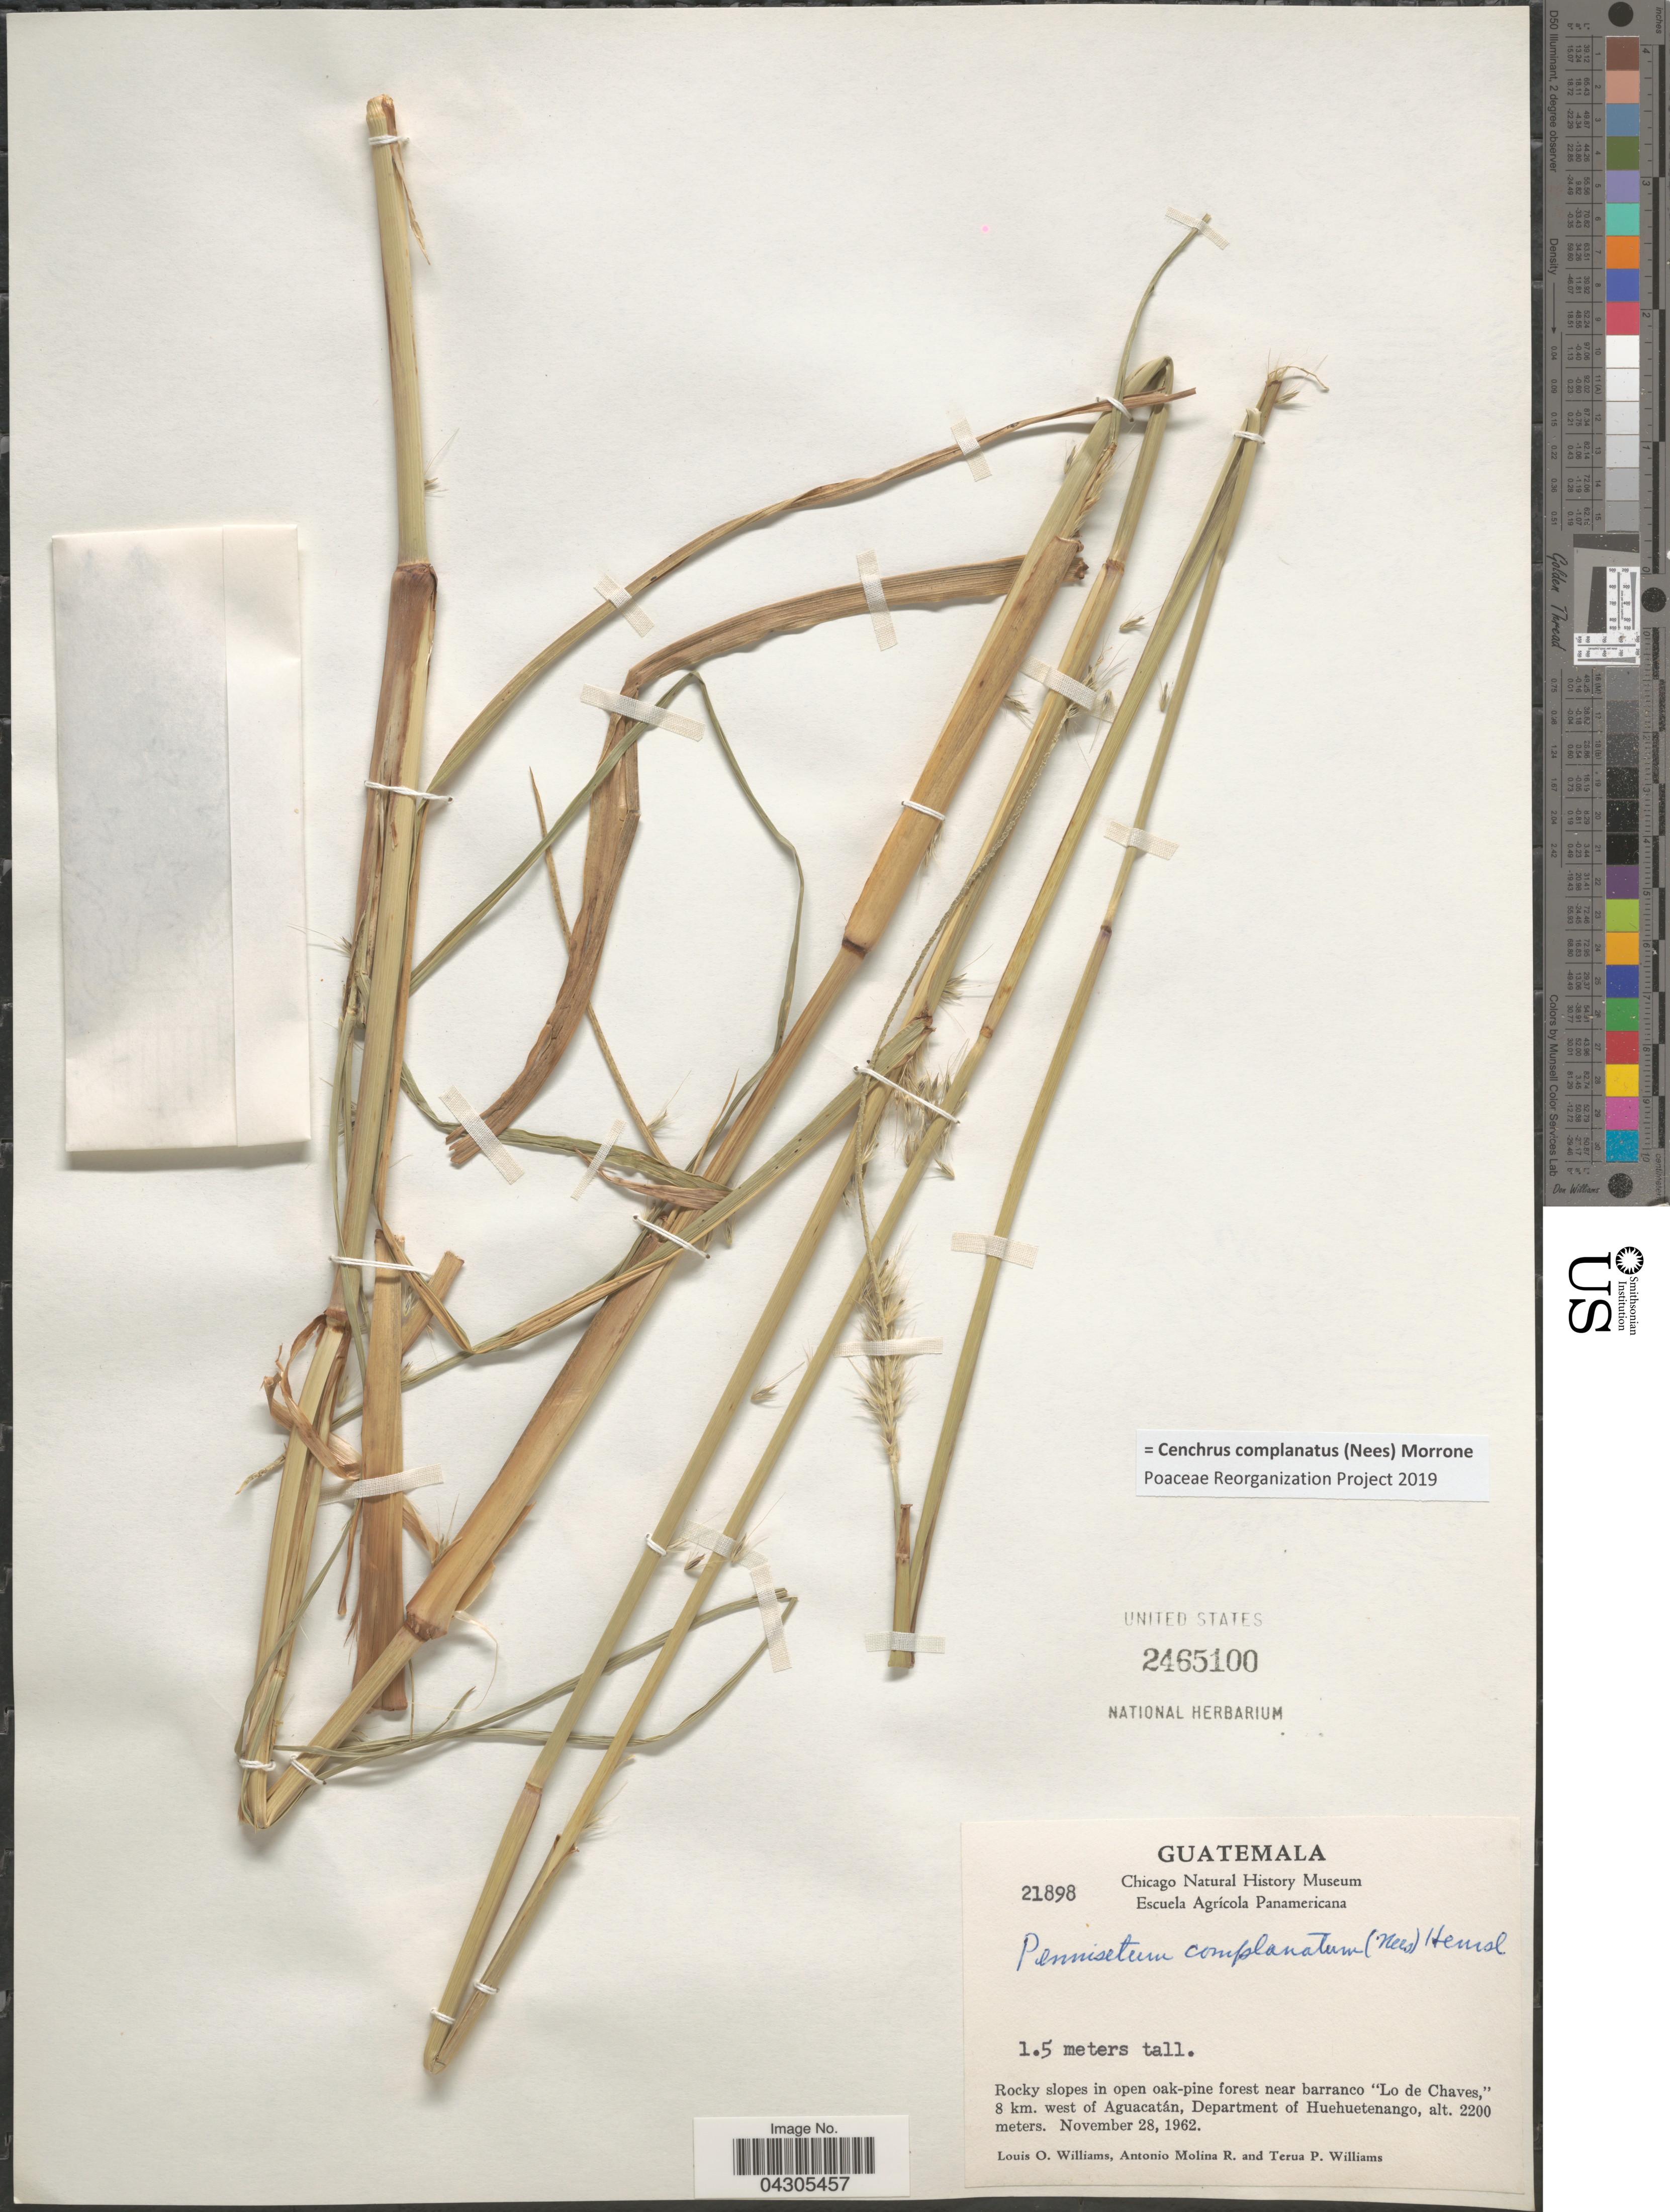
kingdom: Plantae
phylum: Tracheophyta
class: Liliopsida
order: Poales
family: Poaceae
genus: Cenchrus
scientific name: Cenchrus complanatus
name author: (Nees) Morrone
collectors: L. O. Williams, A. Molina R. & T. Williams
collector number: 21898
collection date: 1962-11-28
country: Guatemala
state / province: Huehuetenango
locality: Rocky slopes in open oak-pine forest near barranco "Lo de Chaves," 8 km. west of Aguacatán, Department of Huehuetenango.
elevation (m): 2200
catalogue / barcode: US 2465100